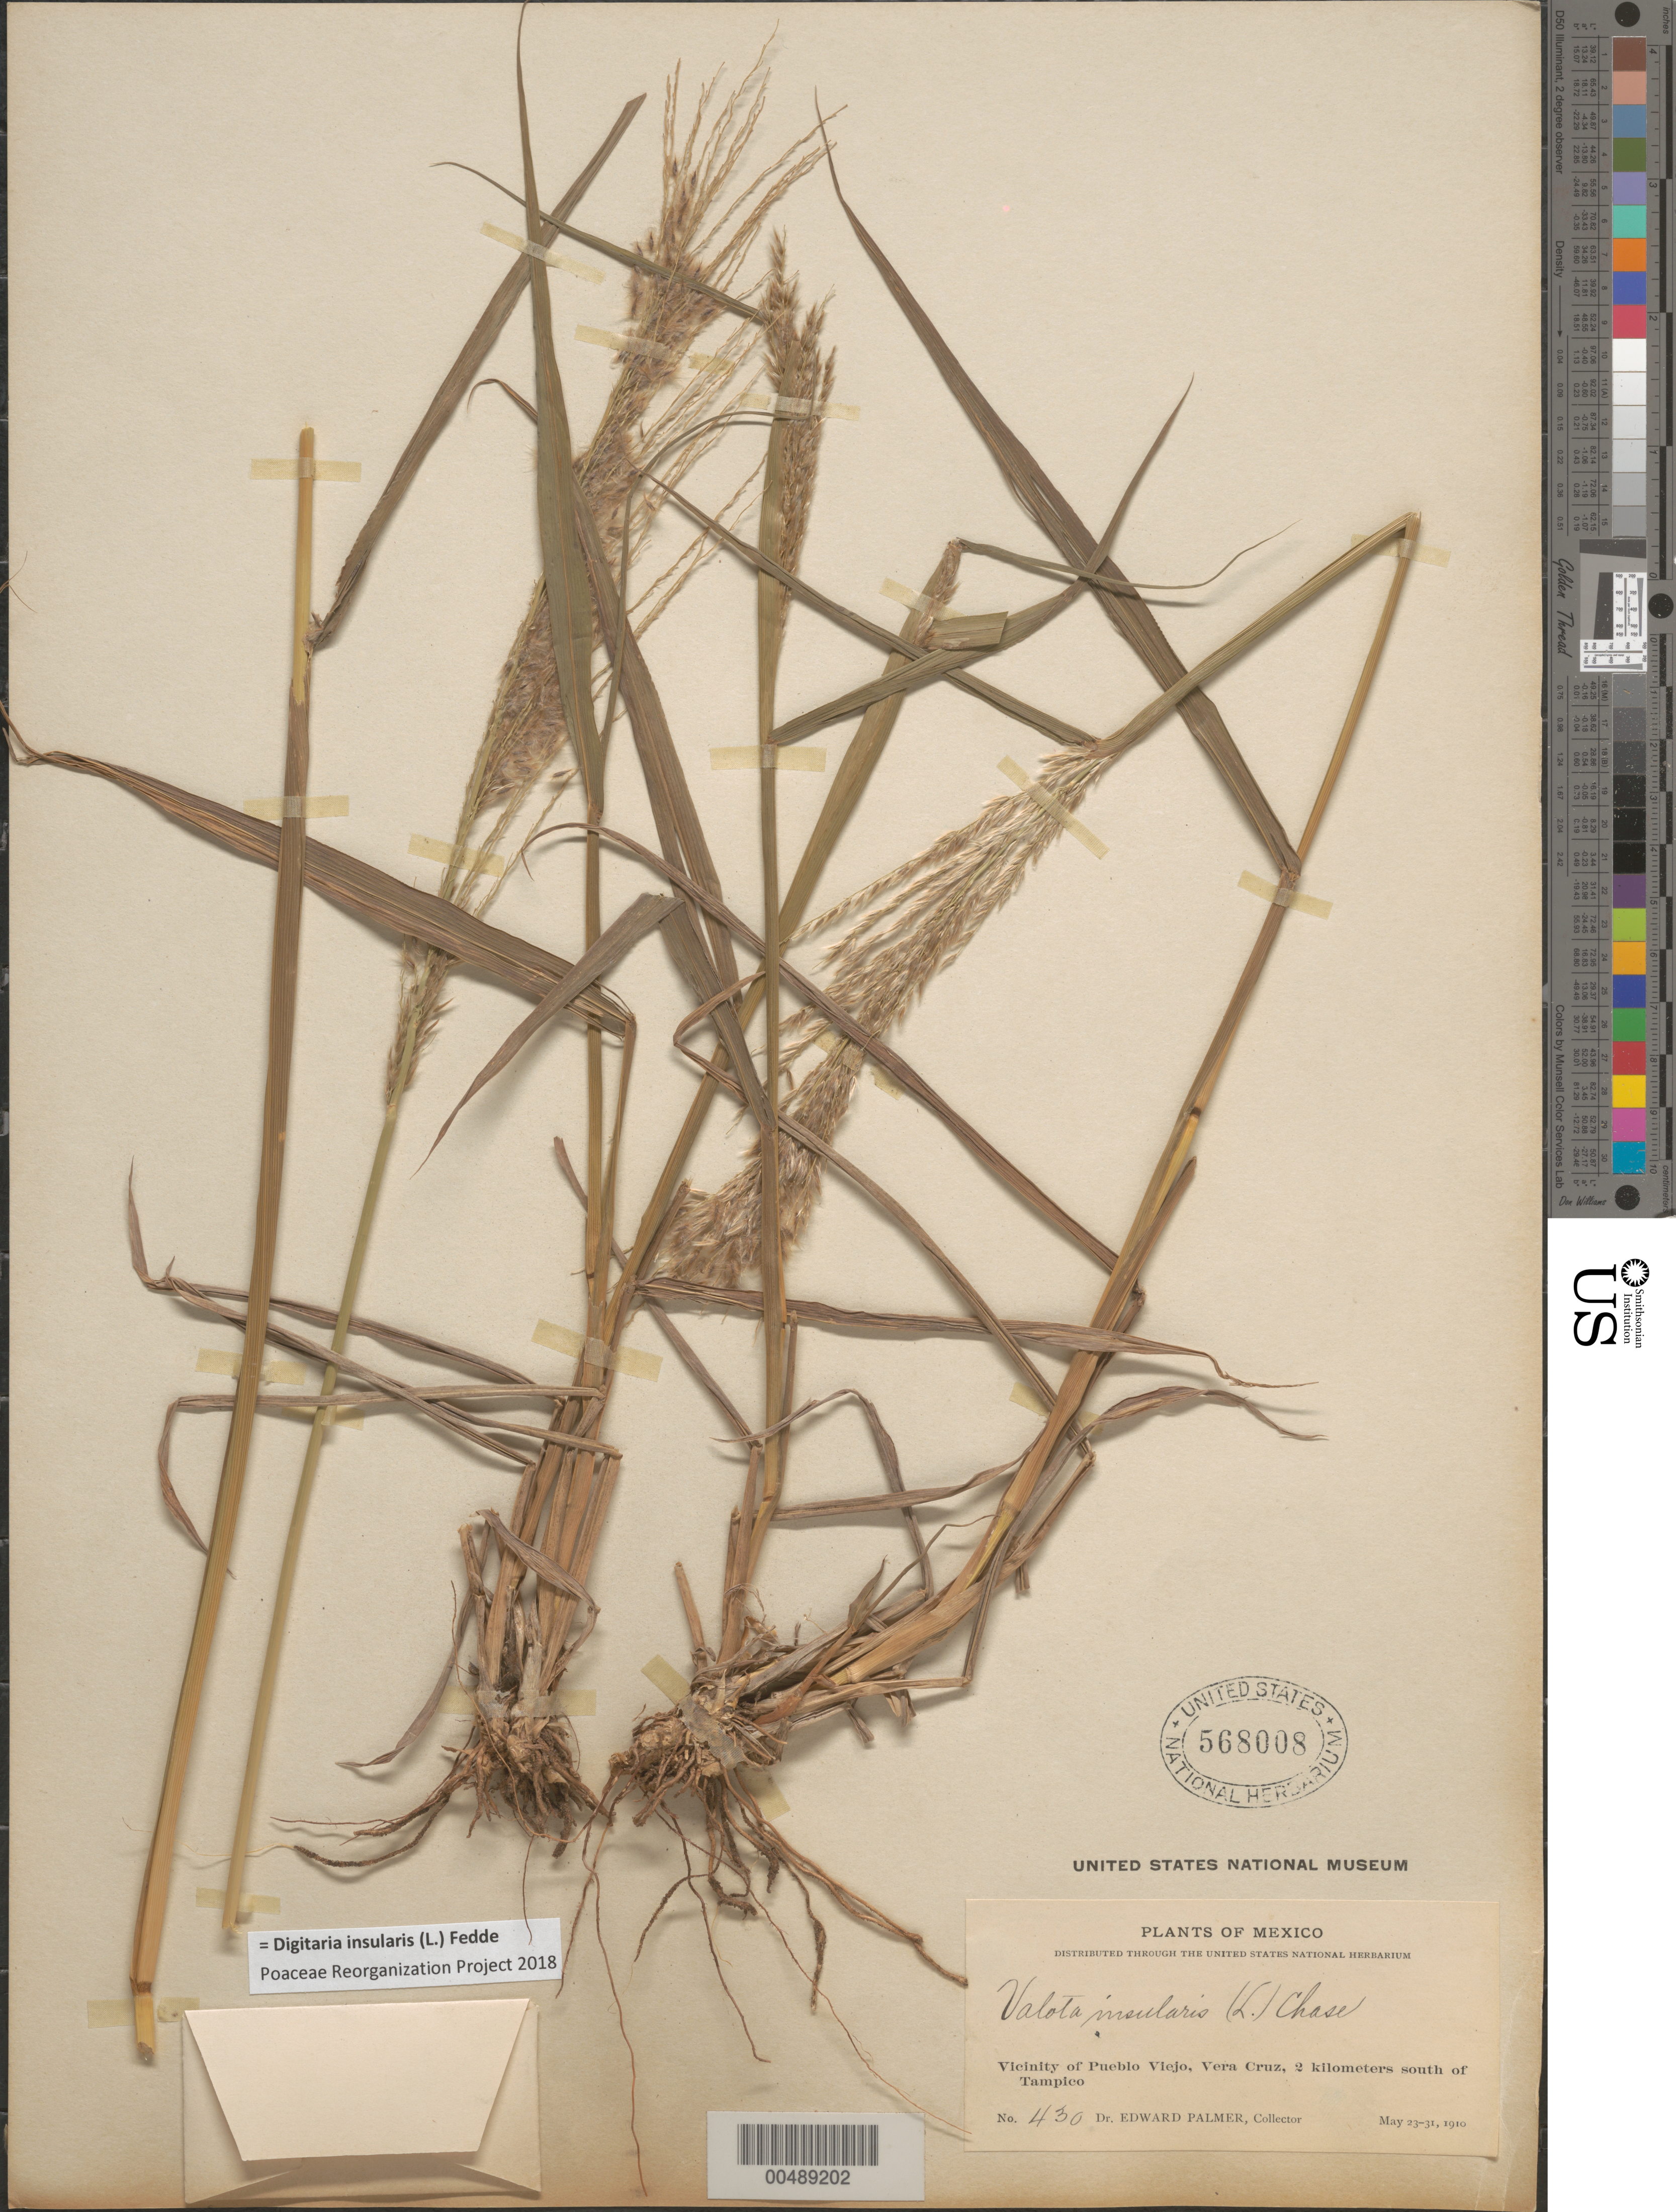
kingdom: Plantae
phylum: Tracheophyta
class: Liliopsida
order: Poales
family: Poaceae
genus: Digitaria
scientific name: Digitaria insularis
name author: (L.) Fedde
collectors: E. Palmer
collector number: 430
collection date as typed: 23 May 1910 to 31 May 1910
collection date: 1910-05-23/1910-05-31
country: Mexico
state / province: Veracruz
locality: Vicinity of Pueblo Viejo, 2 km S of Tampico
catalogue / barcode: US 568008